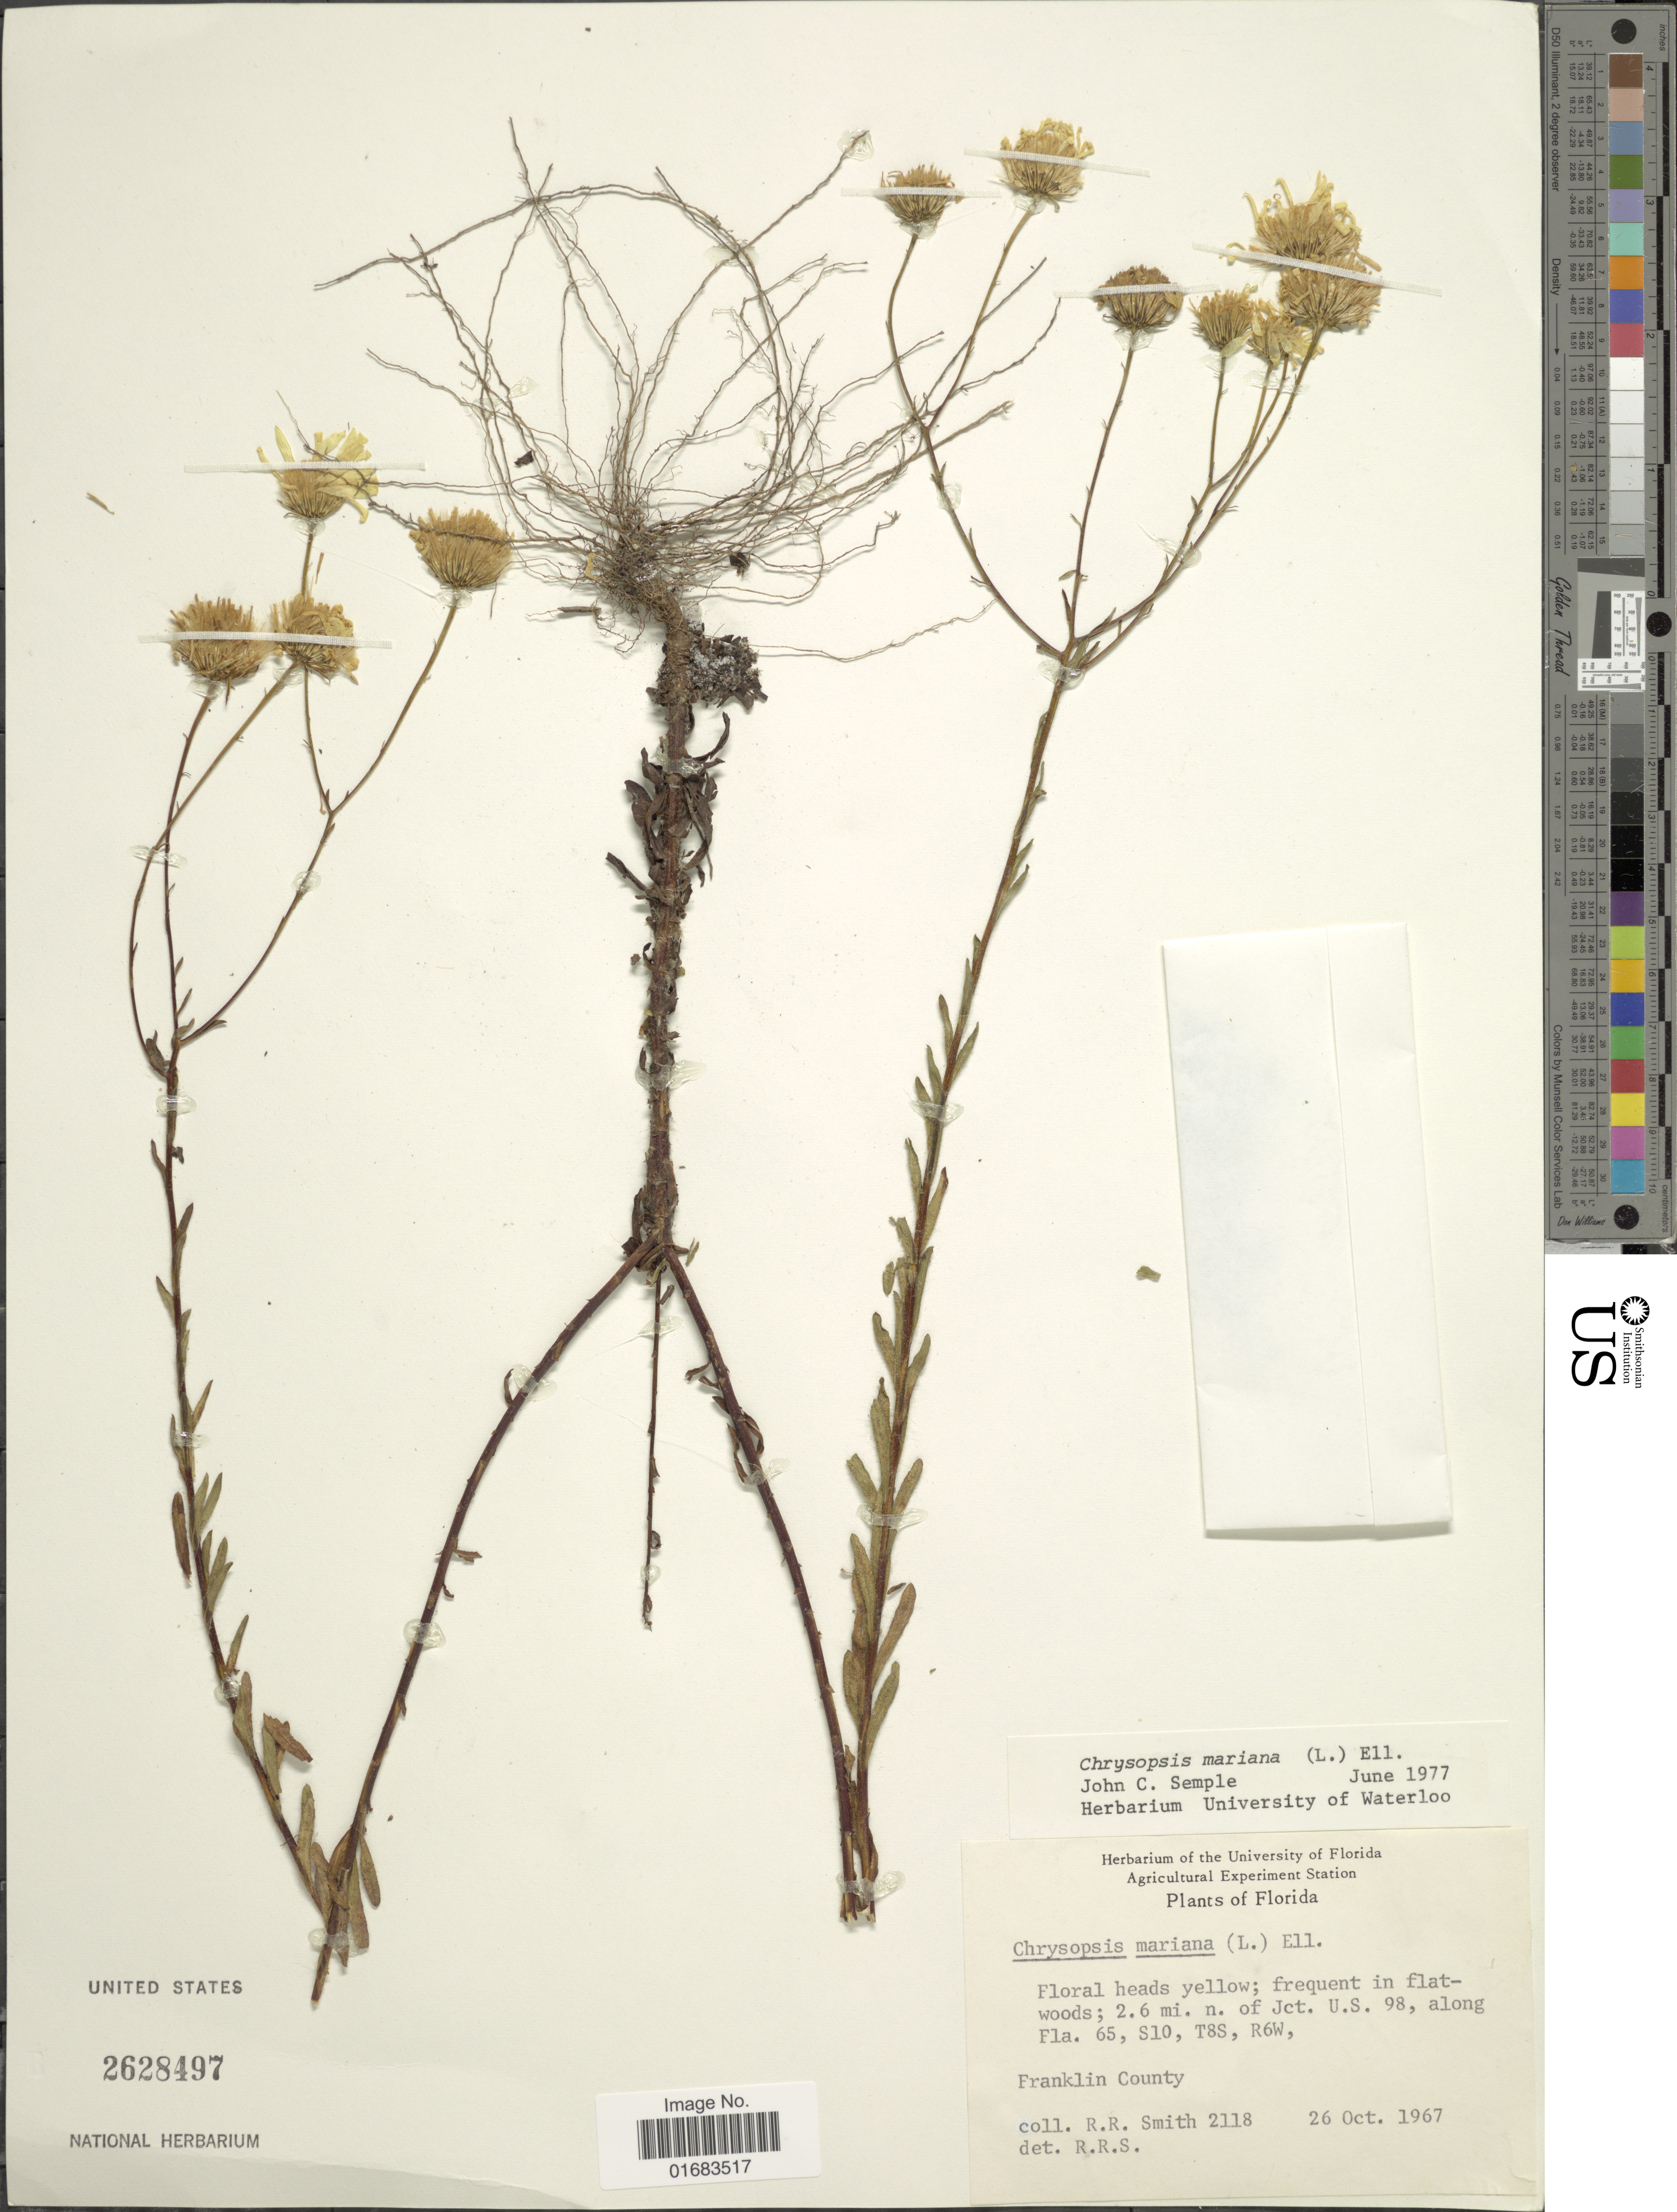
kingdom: Plantae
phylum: Tracheophyta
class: Magnoliopsida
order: Asterales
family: Asteraceae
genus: Chrysopsis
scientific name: Chrysopsis mariana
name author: (L.) Elliott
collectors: R. Smith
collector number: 2118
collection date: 1967-10-26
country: United States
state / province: Florida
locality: Floral heads yellow; frequent in flatwoods; 2.6 mi. n. of Jct. U. S. 98, along fla. 65, S10, T8S, R6W., Franklin County.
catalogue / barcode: US 2628497